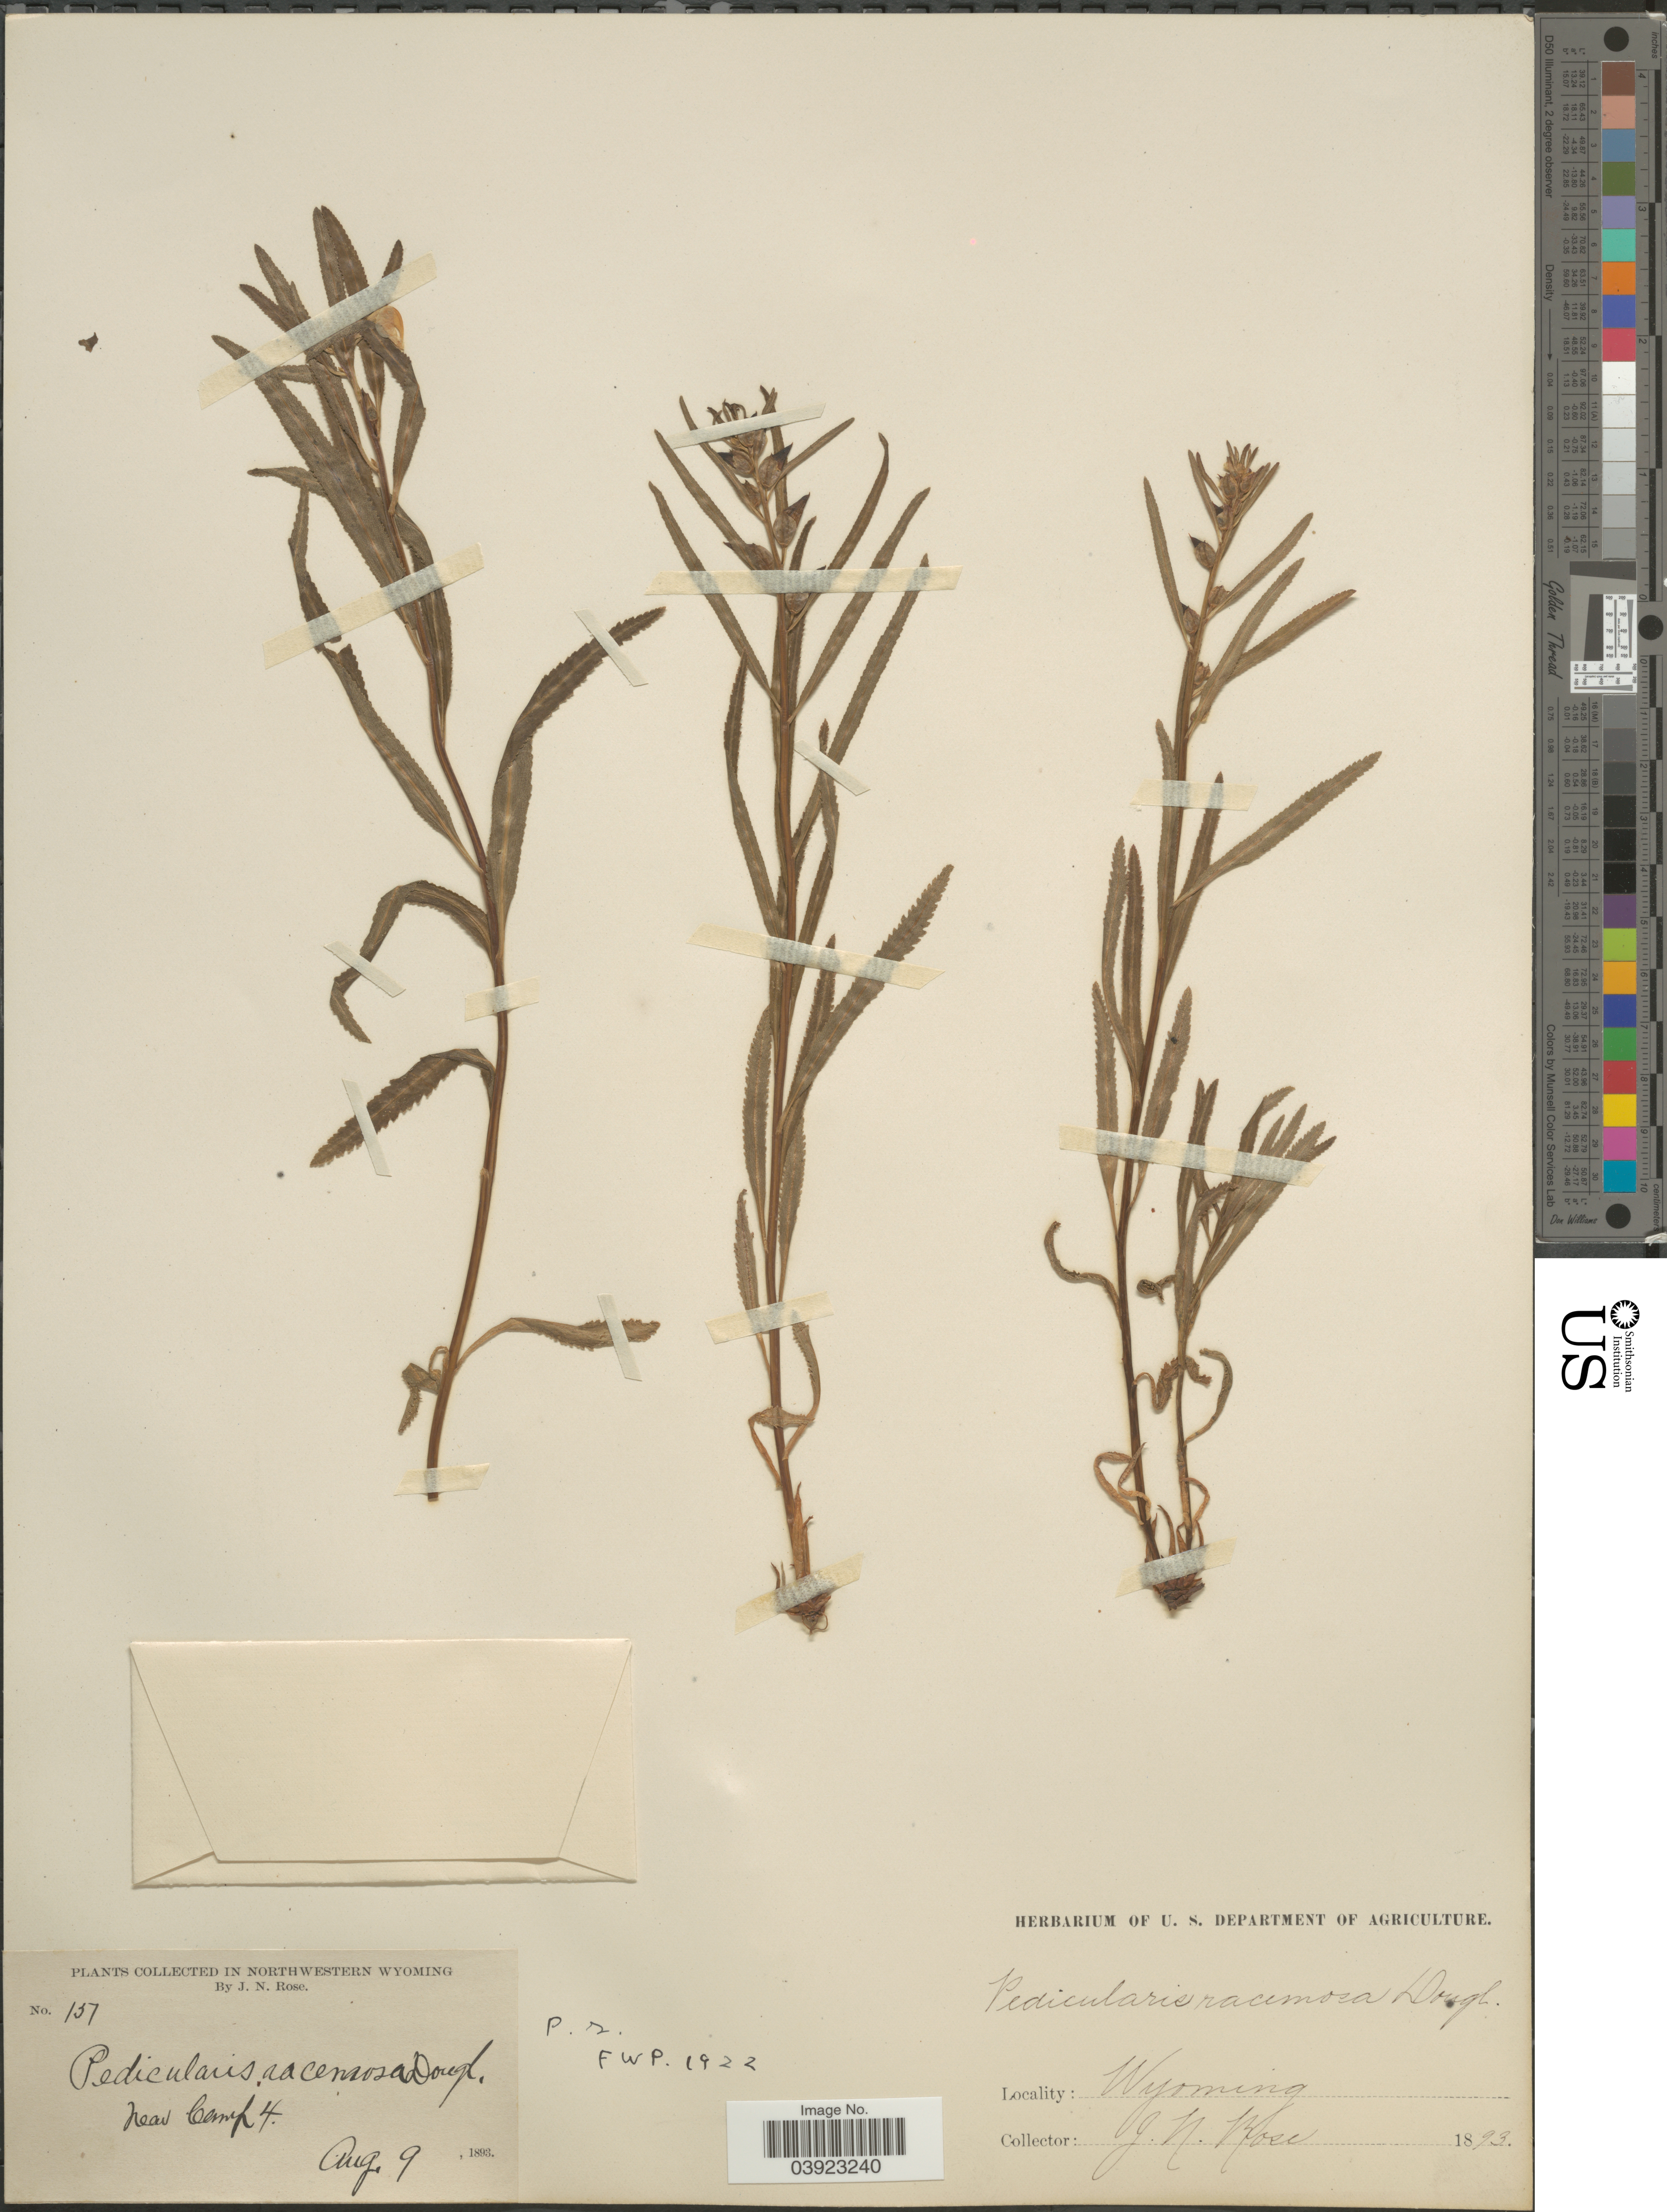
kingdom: Plantae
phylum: Tracheophyta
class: Magnoliopsida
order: Lamiales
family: Orobanchaceae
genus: Pedicularis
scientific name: Pedicularis racemosa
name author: Douglas ex Benth.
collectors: J. N. Rose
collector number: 151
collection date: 1893-08-09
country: United States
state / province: Wyoming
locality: Northwestern Wyoming. Near Camp 4.